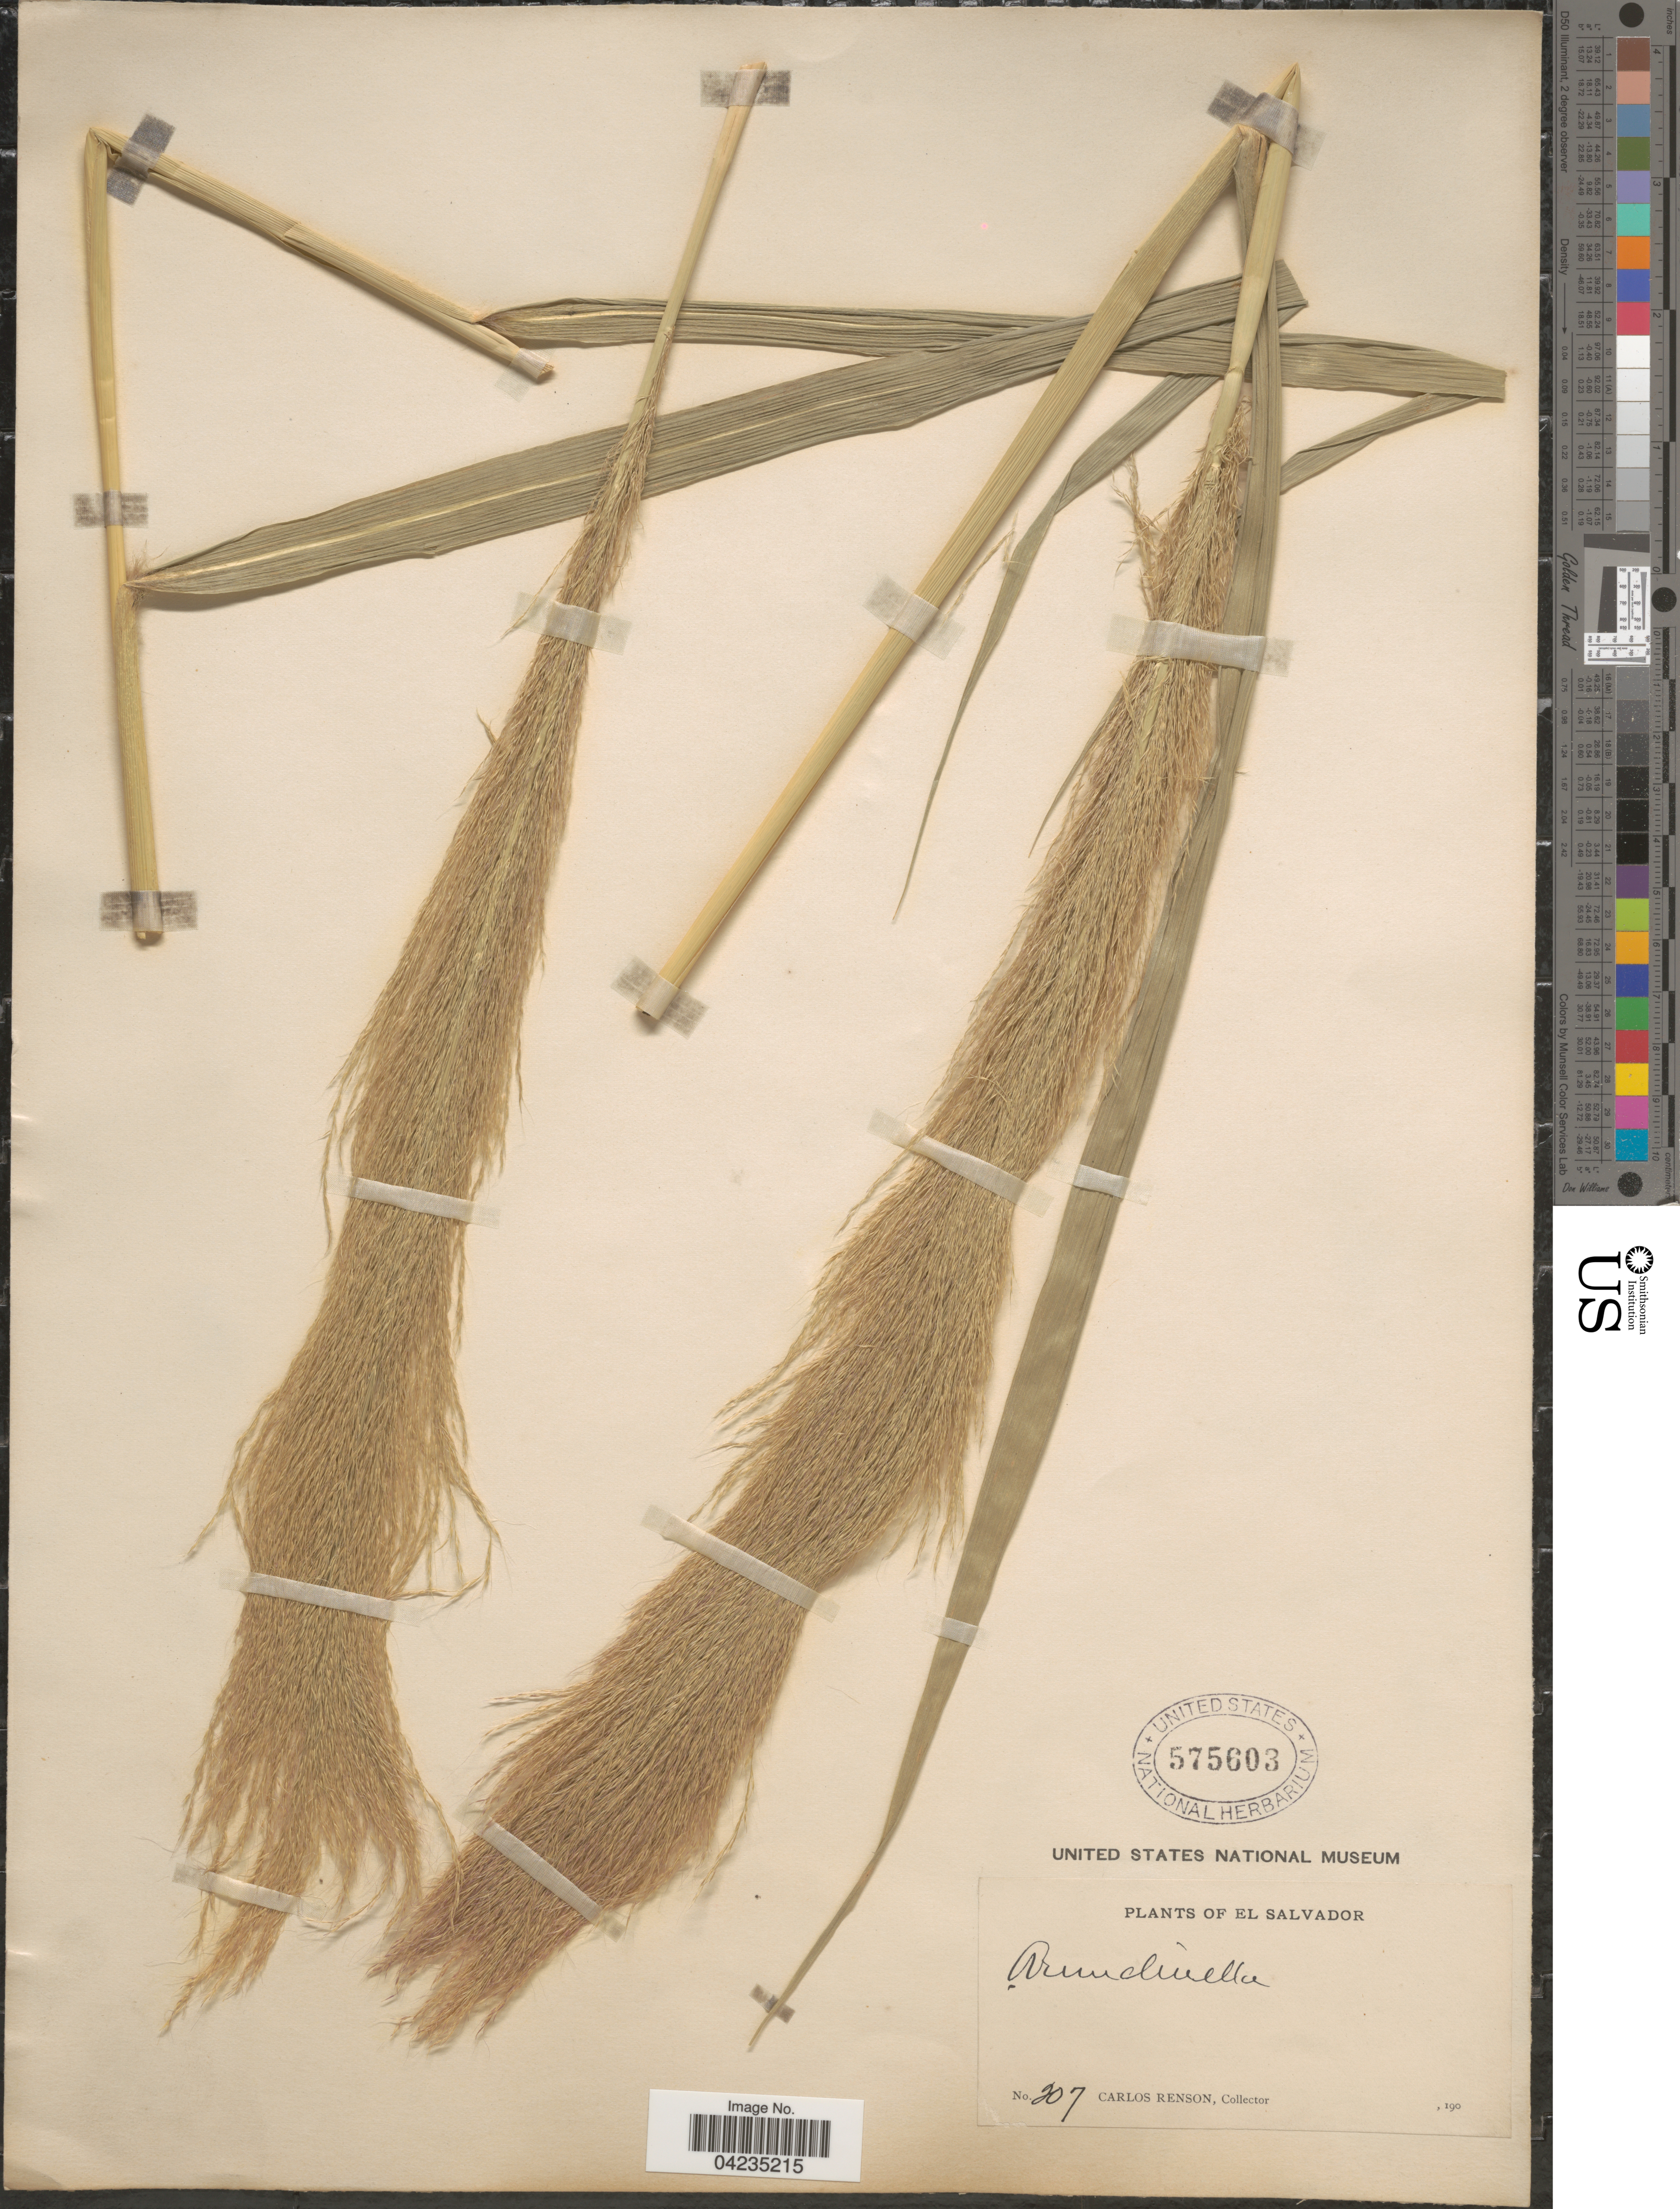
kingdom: Plantae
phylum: Tracheophyta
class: Liliopsida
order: Poales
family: Poaceae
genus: Arundinella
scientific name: Arundinella deppeana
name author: Nees ex Steud.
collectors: C. Renson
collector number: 207*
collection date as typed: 190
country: El Salvador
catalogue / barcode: US 575603